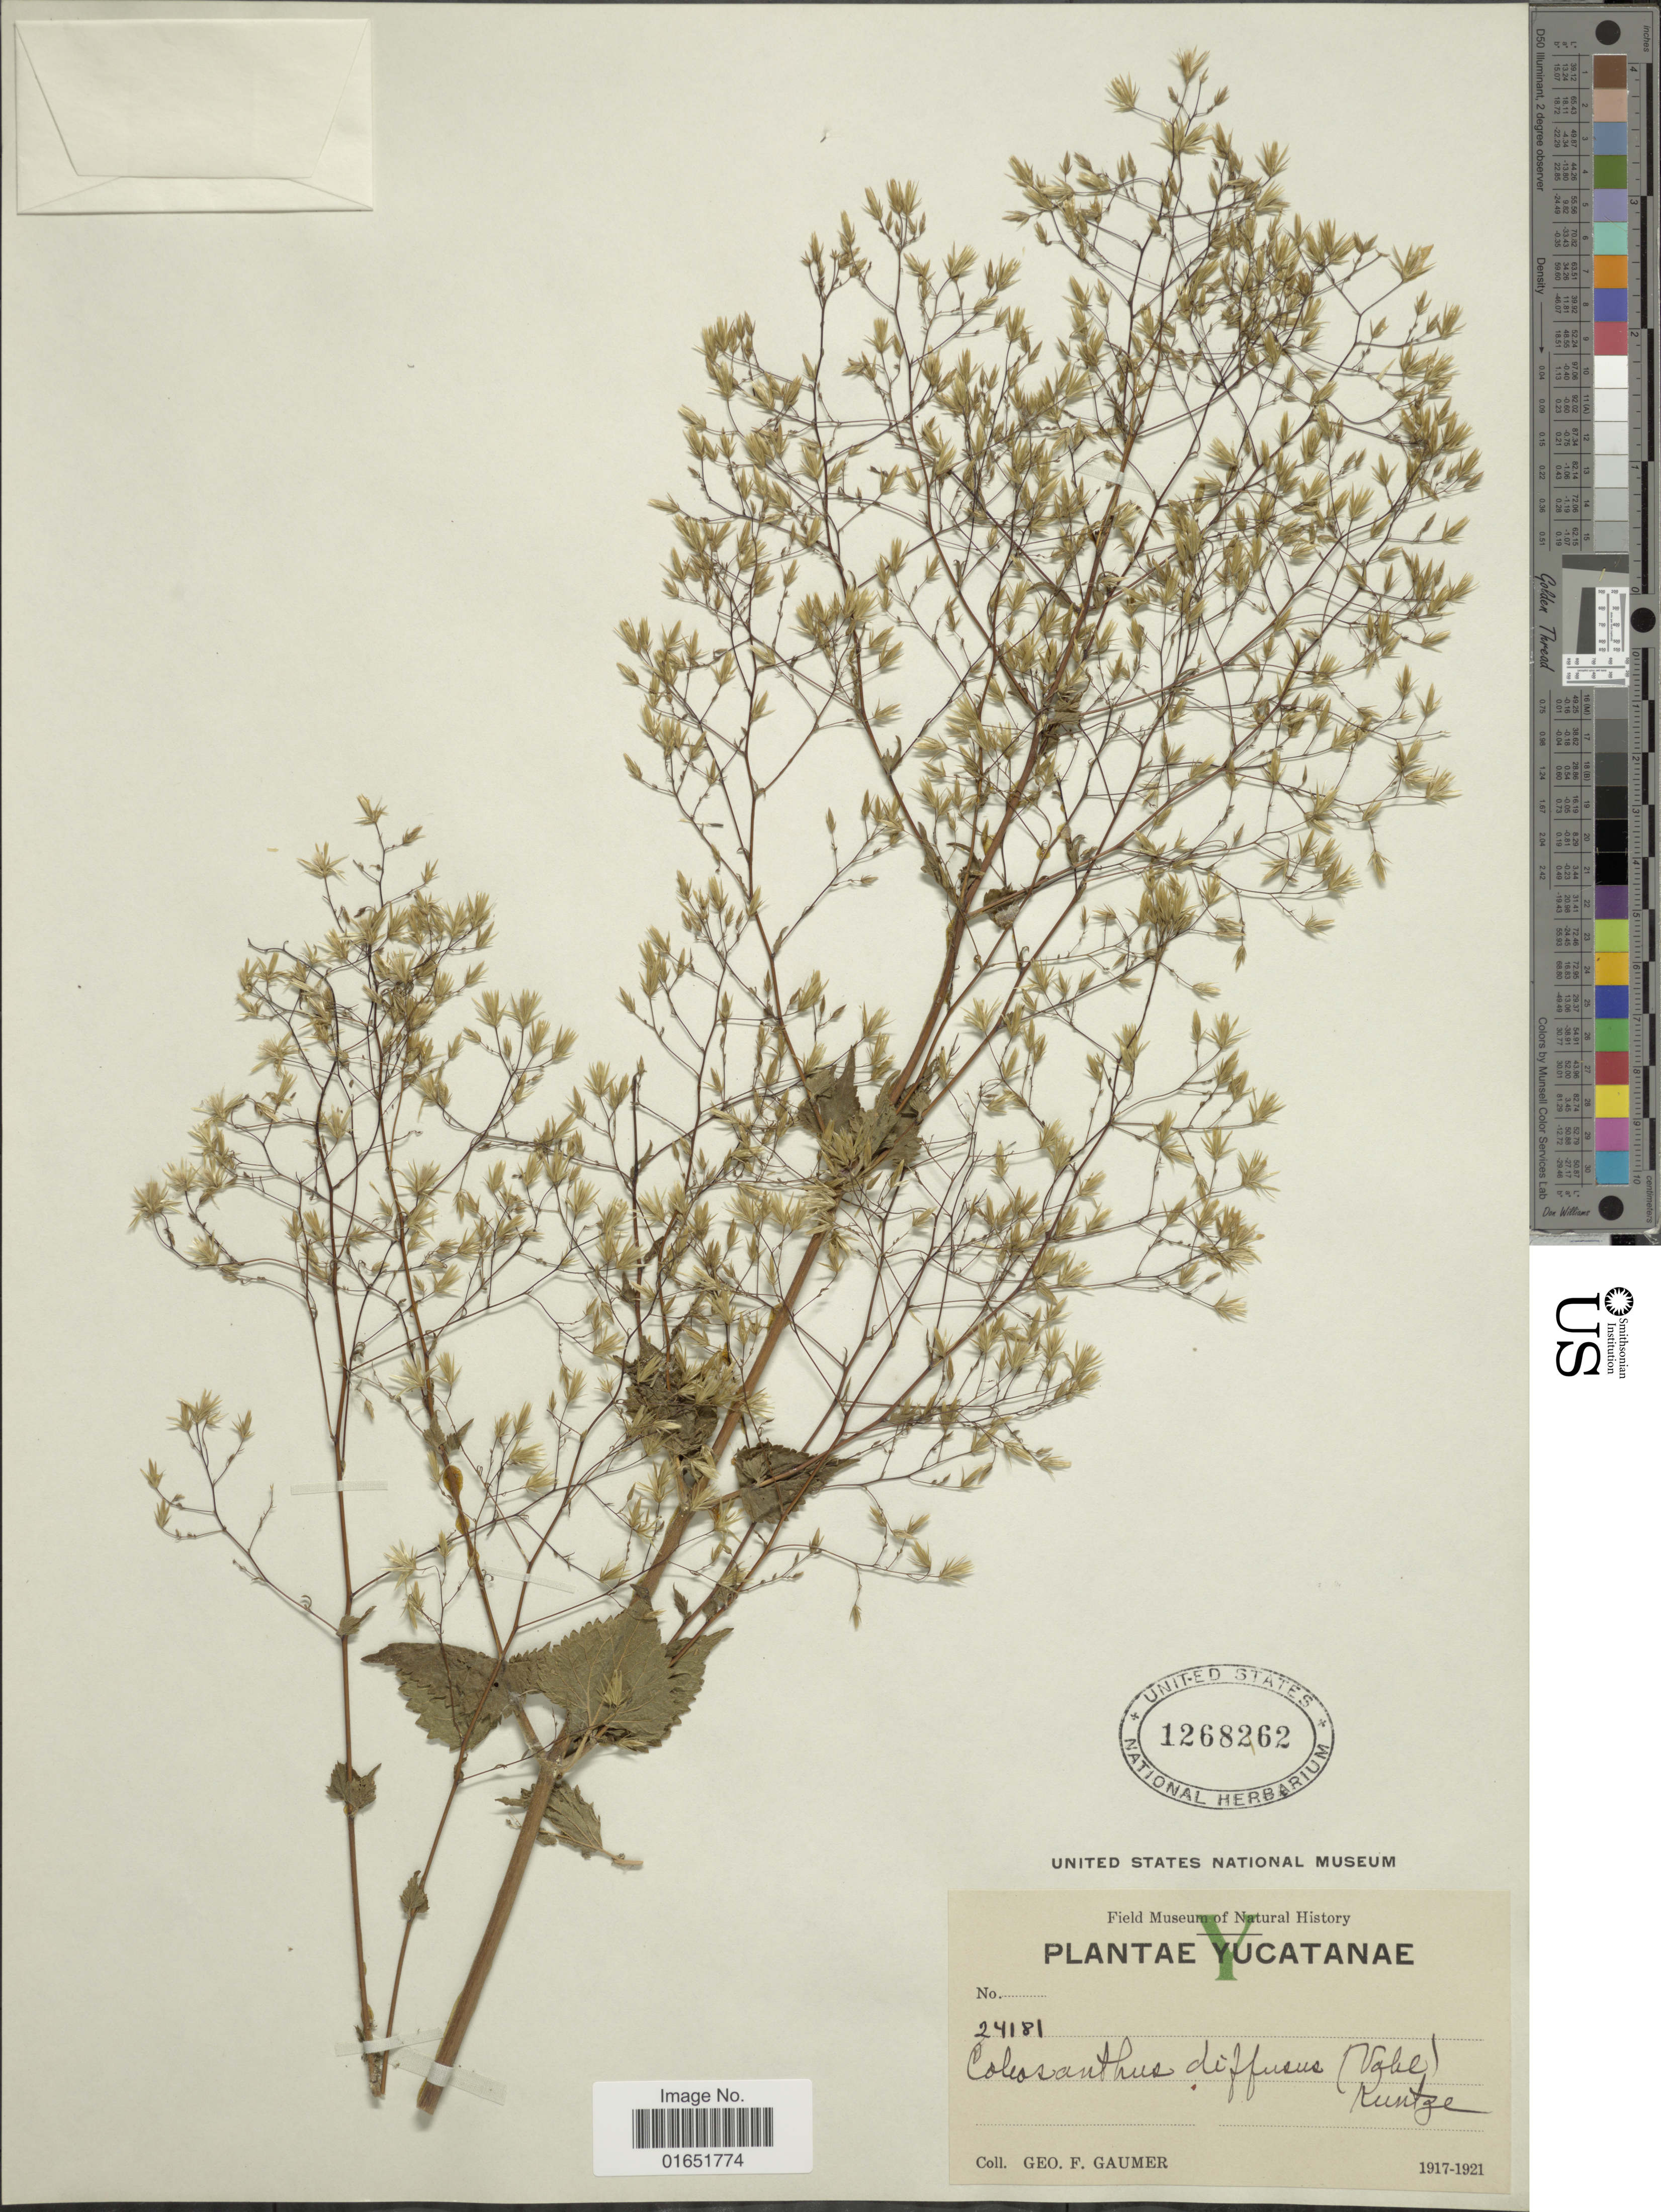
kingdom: Plantae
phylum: Tracheophyta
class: Magnoliopsida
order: Asterales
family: Asteraceae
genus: Brickellia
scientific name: Brickellia diffusa M.E. Jones, nom illeg.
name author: M.E. Jones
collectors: G. F. Gaumer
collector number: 24181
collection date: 1917/1921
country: Mexico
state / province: Yucatán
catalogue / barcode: US 1268262